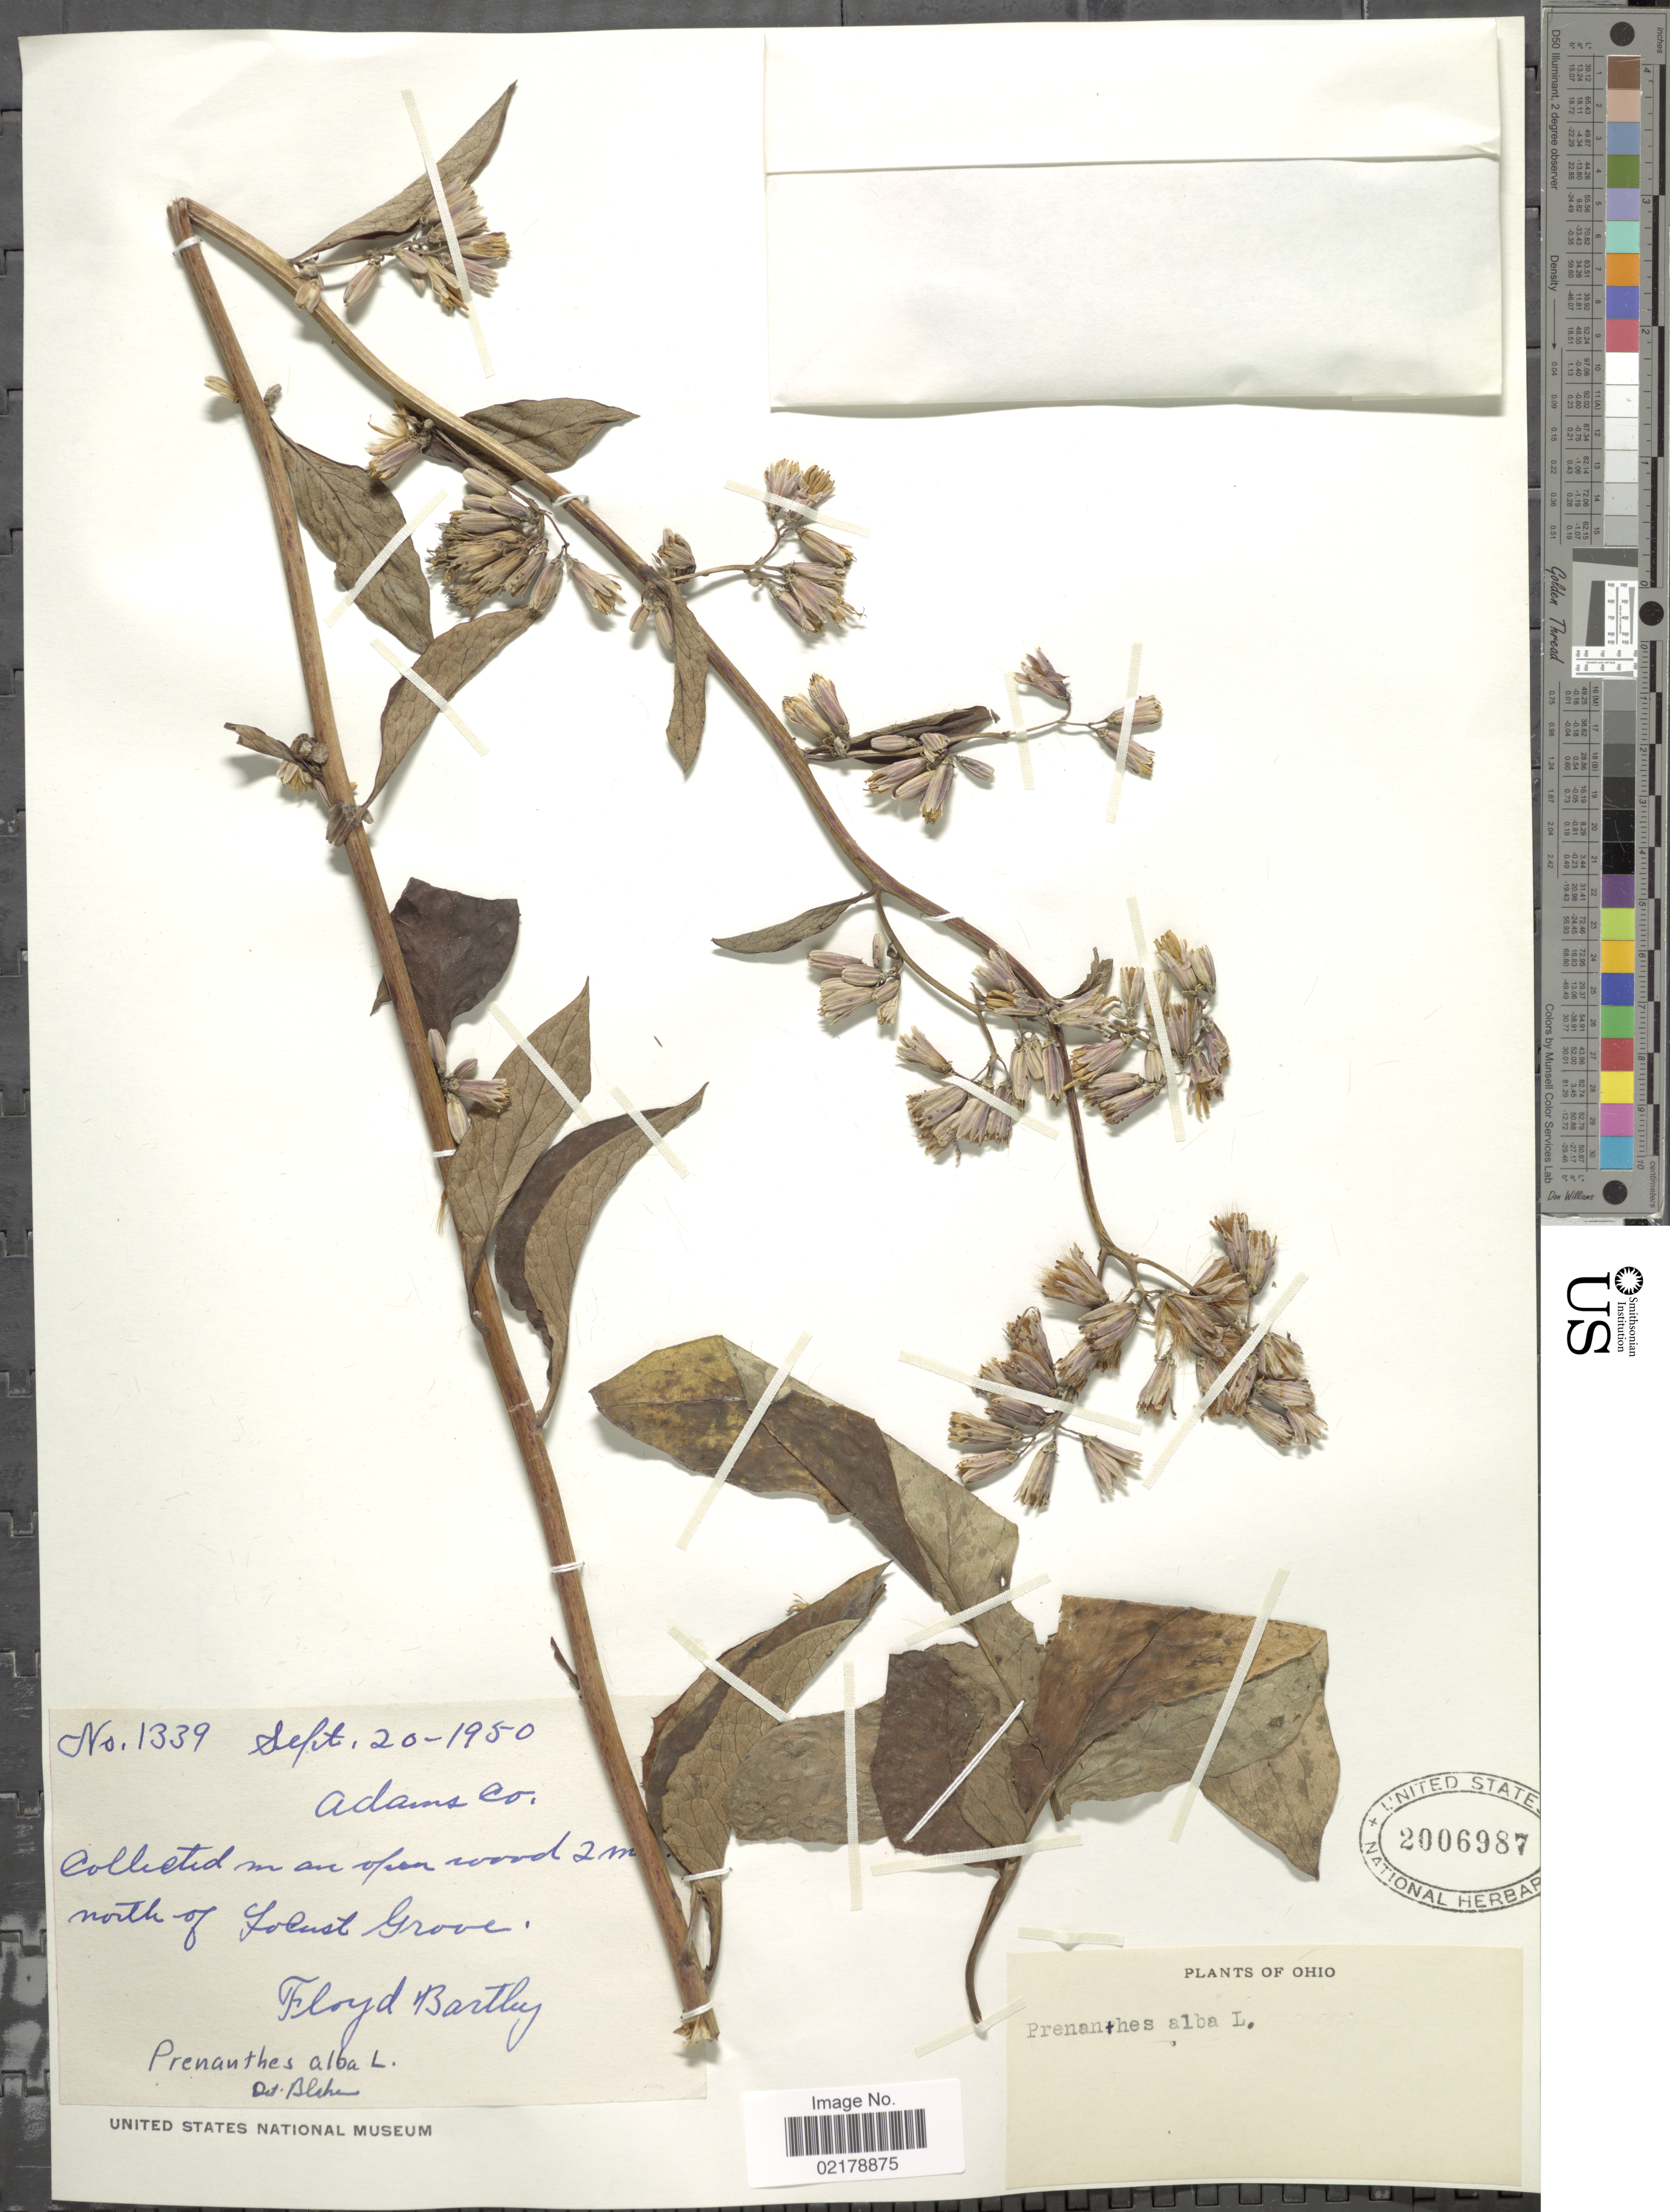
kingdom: Plantae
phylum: Tracheophyta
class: Magnoliopsida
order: Asterales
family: Asteraceae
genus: Nabalus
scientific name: Nabalus albus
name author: (L.) Hook.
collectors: F. Bartley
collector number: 1339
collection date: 1950-09-20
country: United States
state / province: Ohio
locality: Adams Co, open wood 2 mi north of Locust Grove.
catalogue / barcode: US 2006987